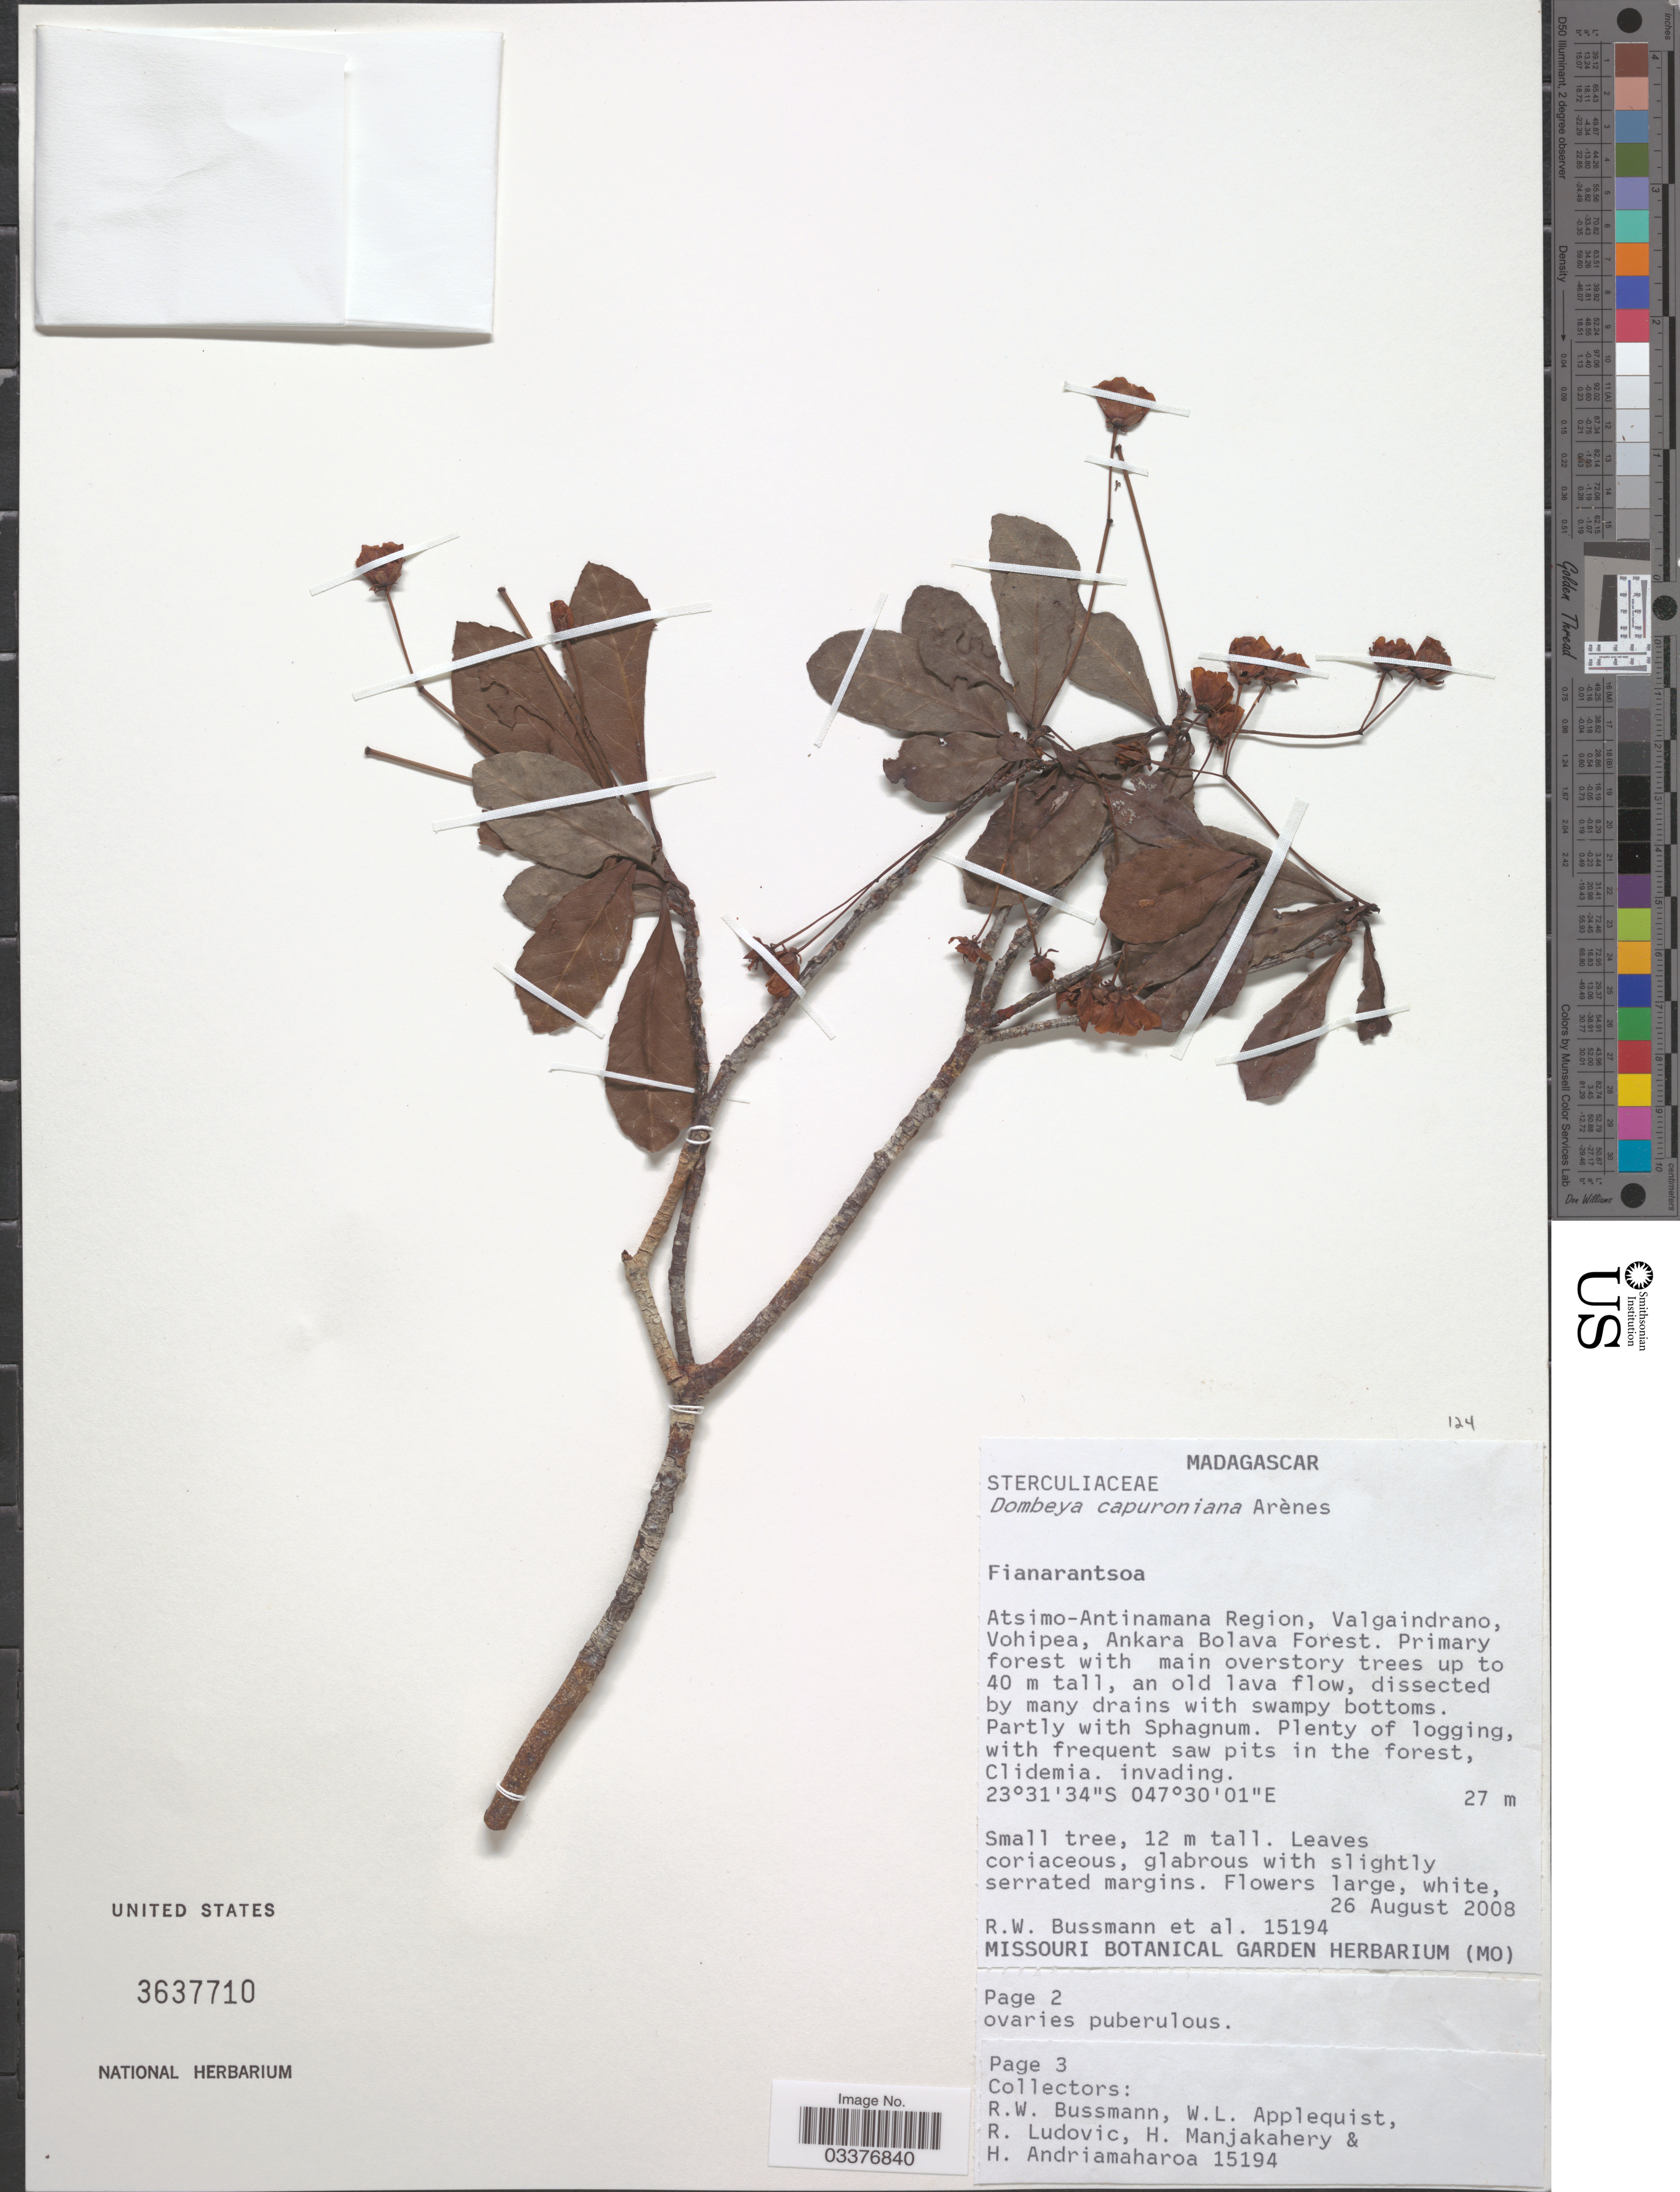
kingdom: Plantae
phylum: Tracheophyta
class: Magnoliopsida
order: Malvales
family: Malvaceae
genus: Dombeya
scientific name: Dombeya capuroniana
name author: Arènes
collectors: R. W. Bussmann, W. Applequist, R. Ludovic, H. N. Manjakahery & H. Andriamaharoa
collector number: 15194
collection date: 2008-08-26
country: Madagascar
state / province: Atsimo-Atsinanana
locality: Atsimo-Antinamana Region, Valgaindrano, Vohipea, Ankara Bolava Forest.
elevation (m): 27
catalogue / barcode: US 3637710